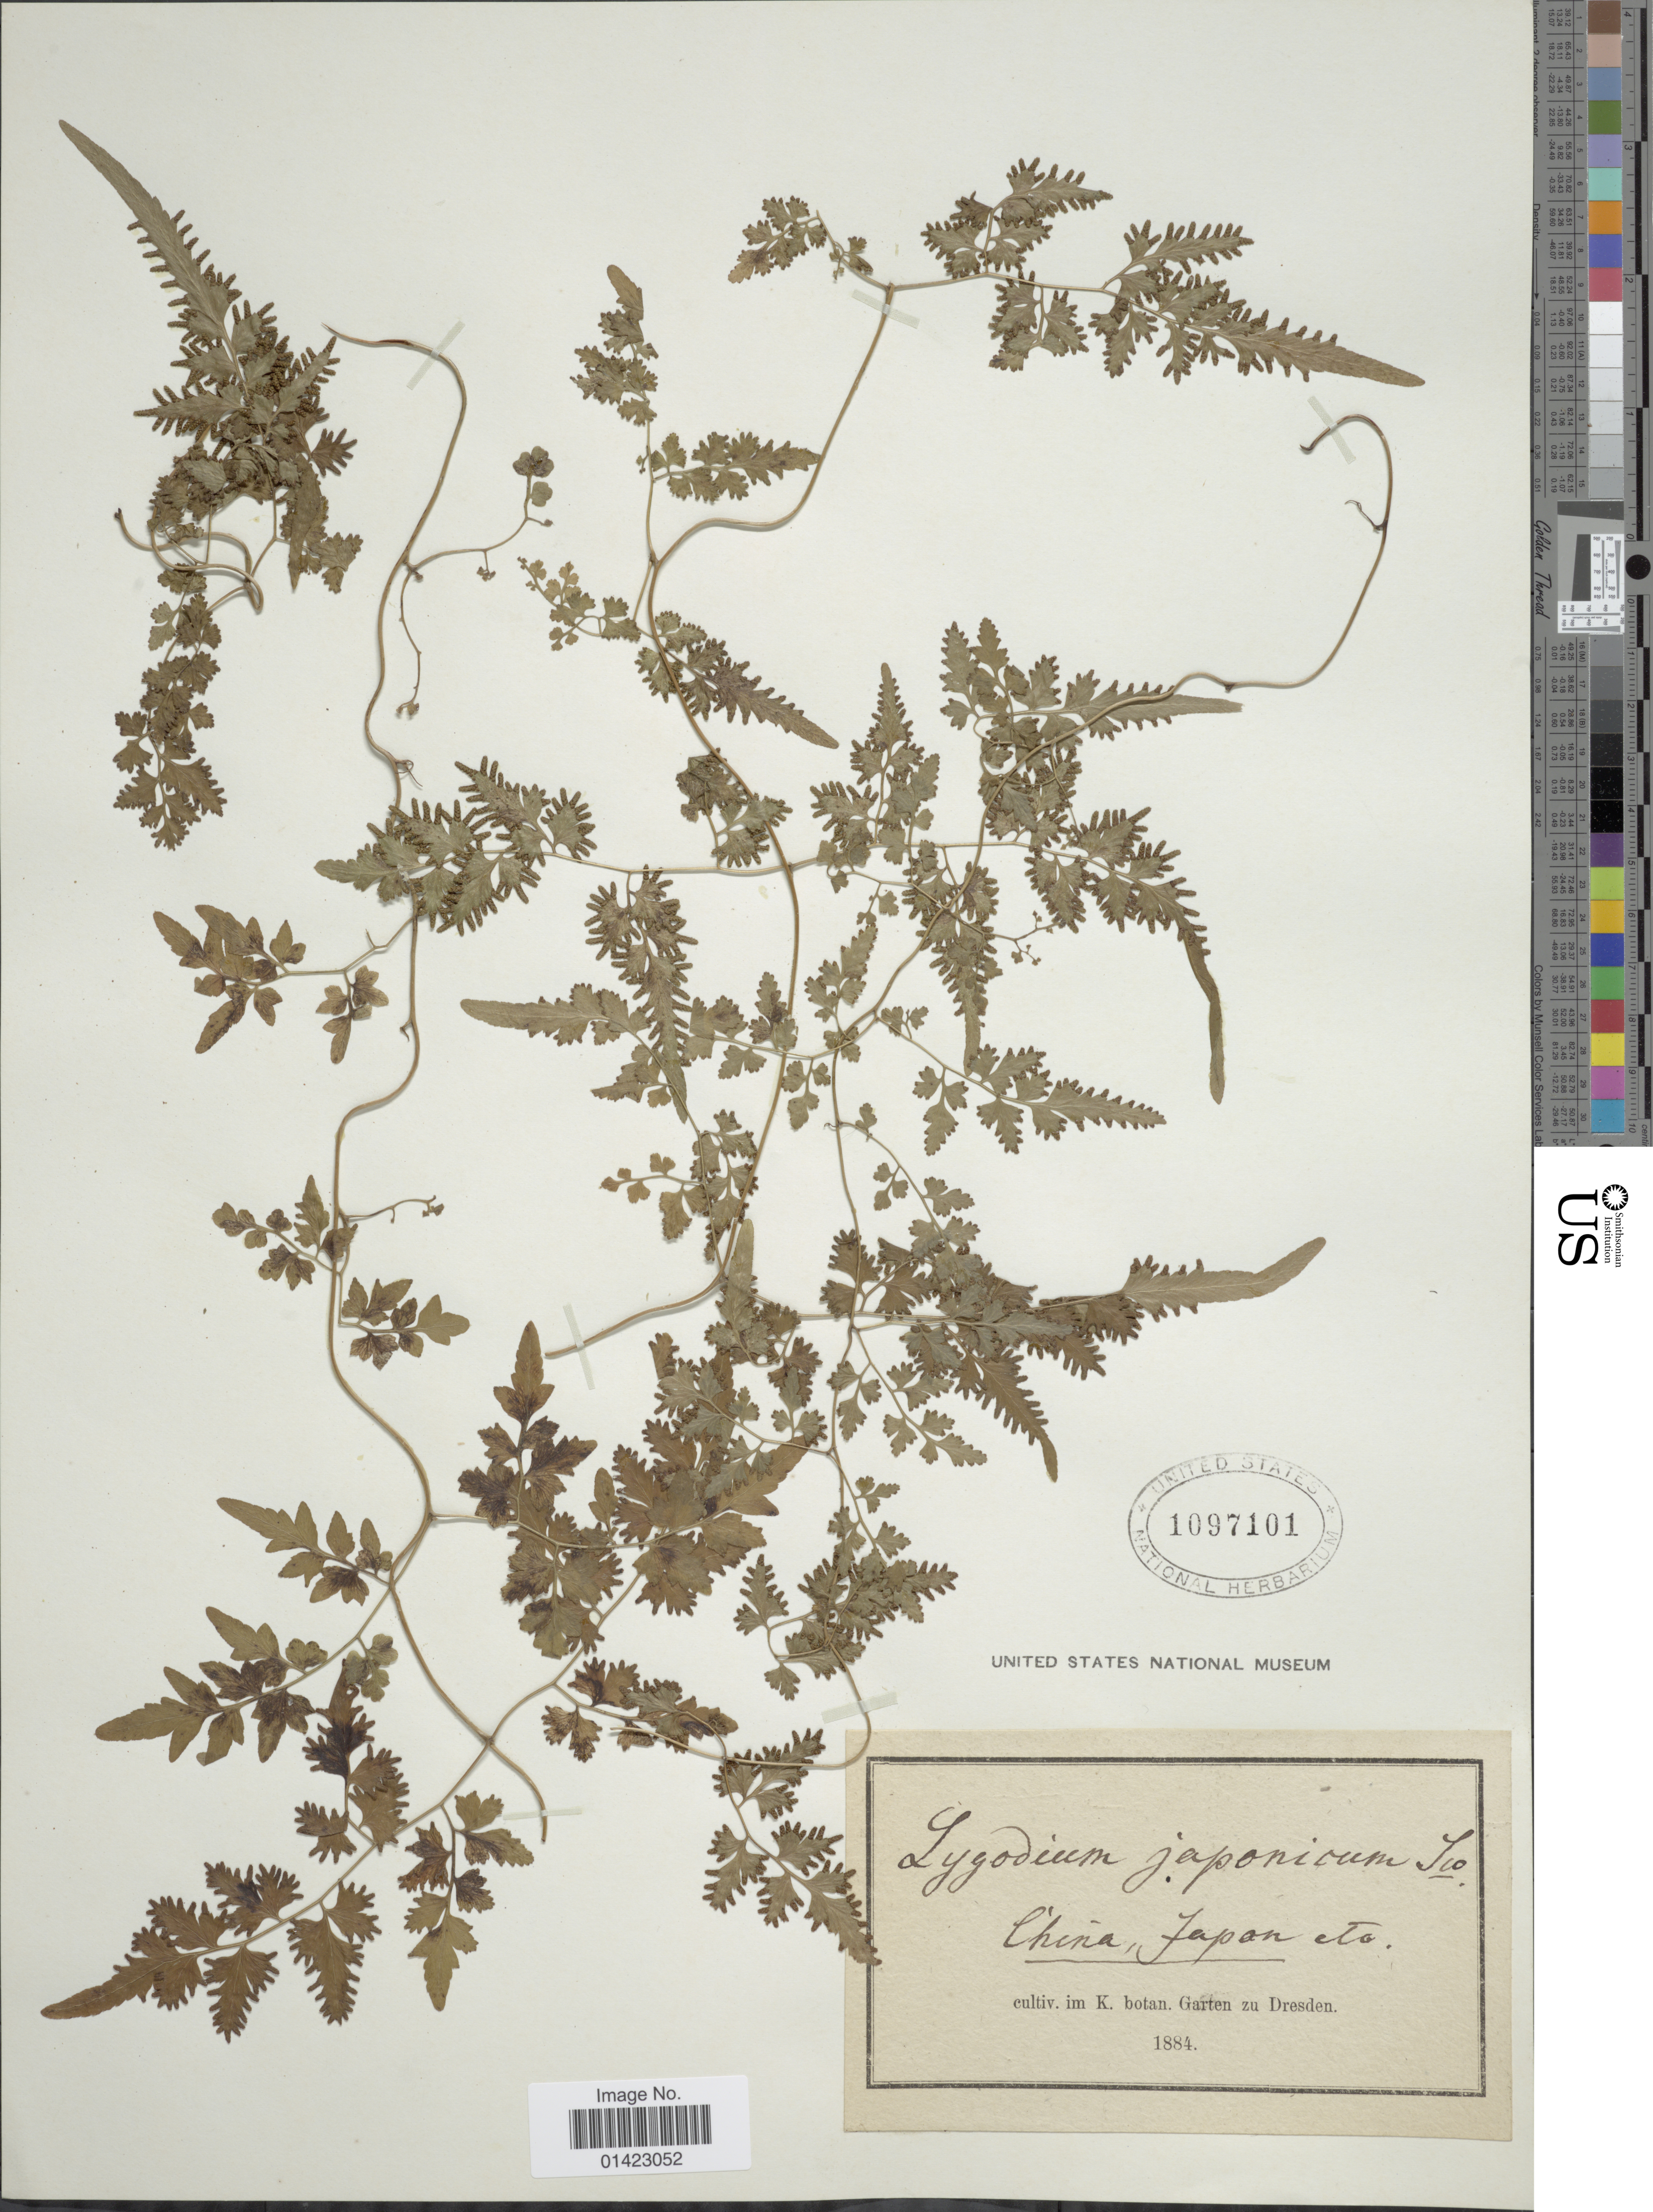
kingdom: Plantae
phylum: Tracheophyta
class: Polypodiopsida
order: Schizaeales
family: Lygodiaceae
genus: Lygodium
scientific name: Lygodium japonicum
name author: (Thunb.) Sw.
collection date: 1884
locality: China, Japan etc., cultiv. im K. botan garden zu Dresden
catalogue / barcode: US 1097101